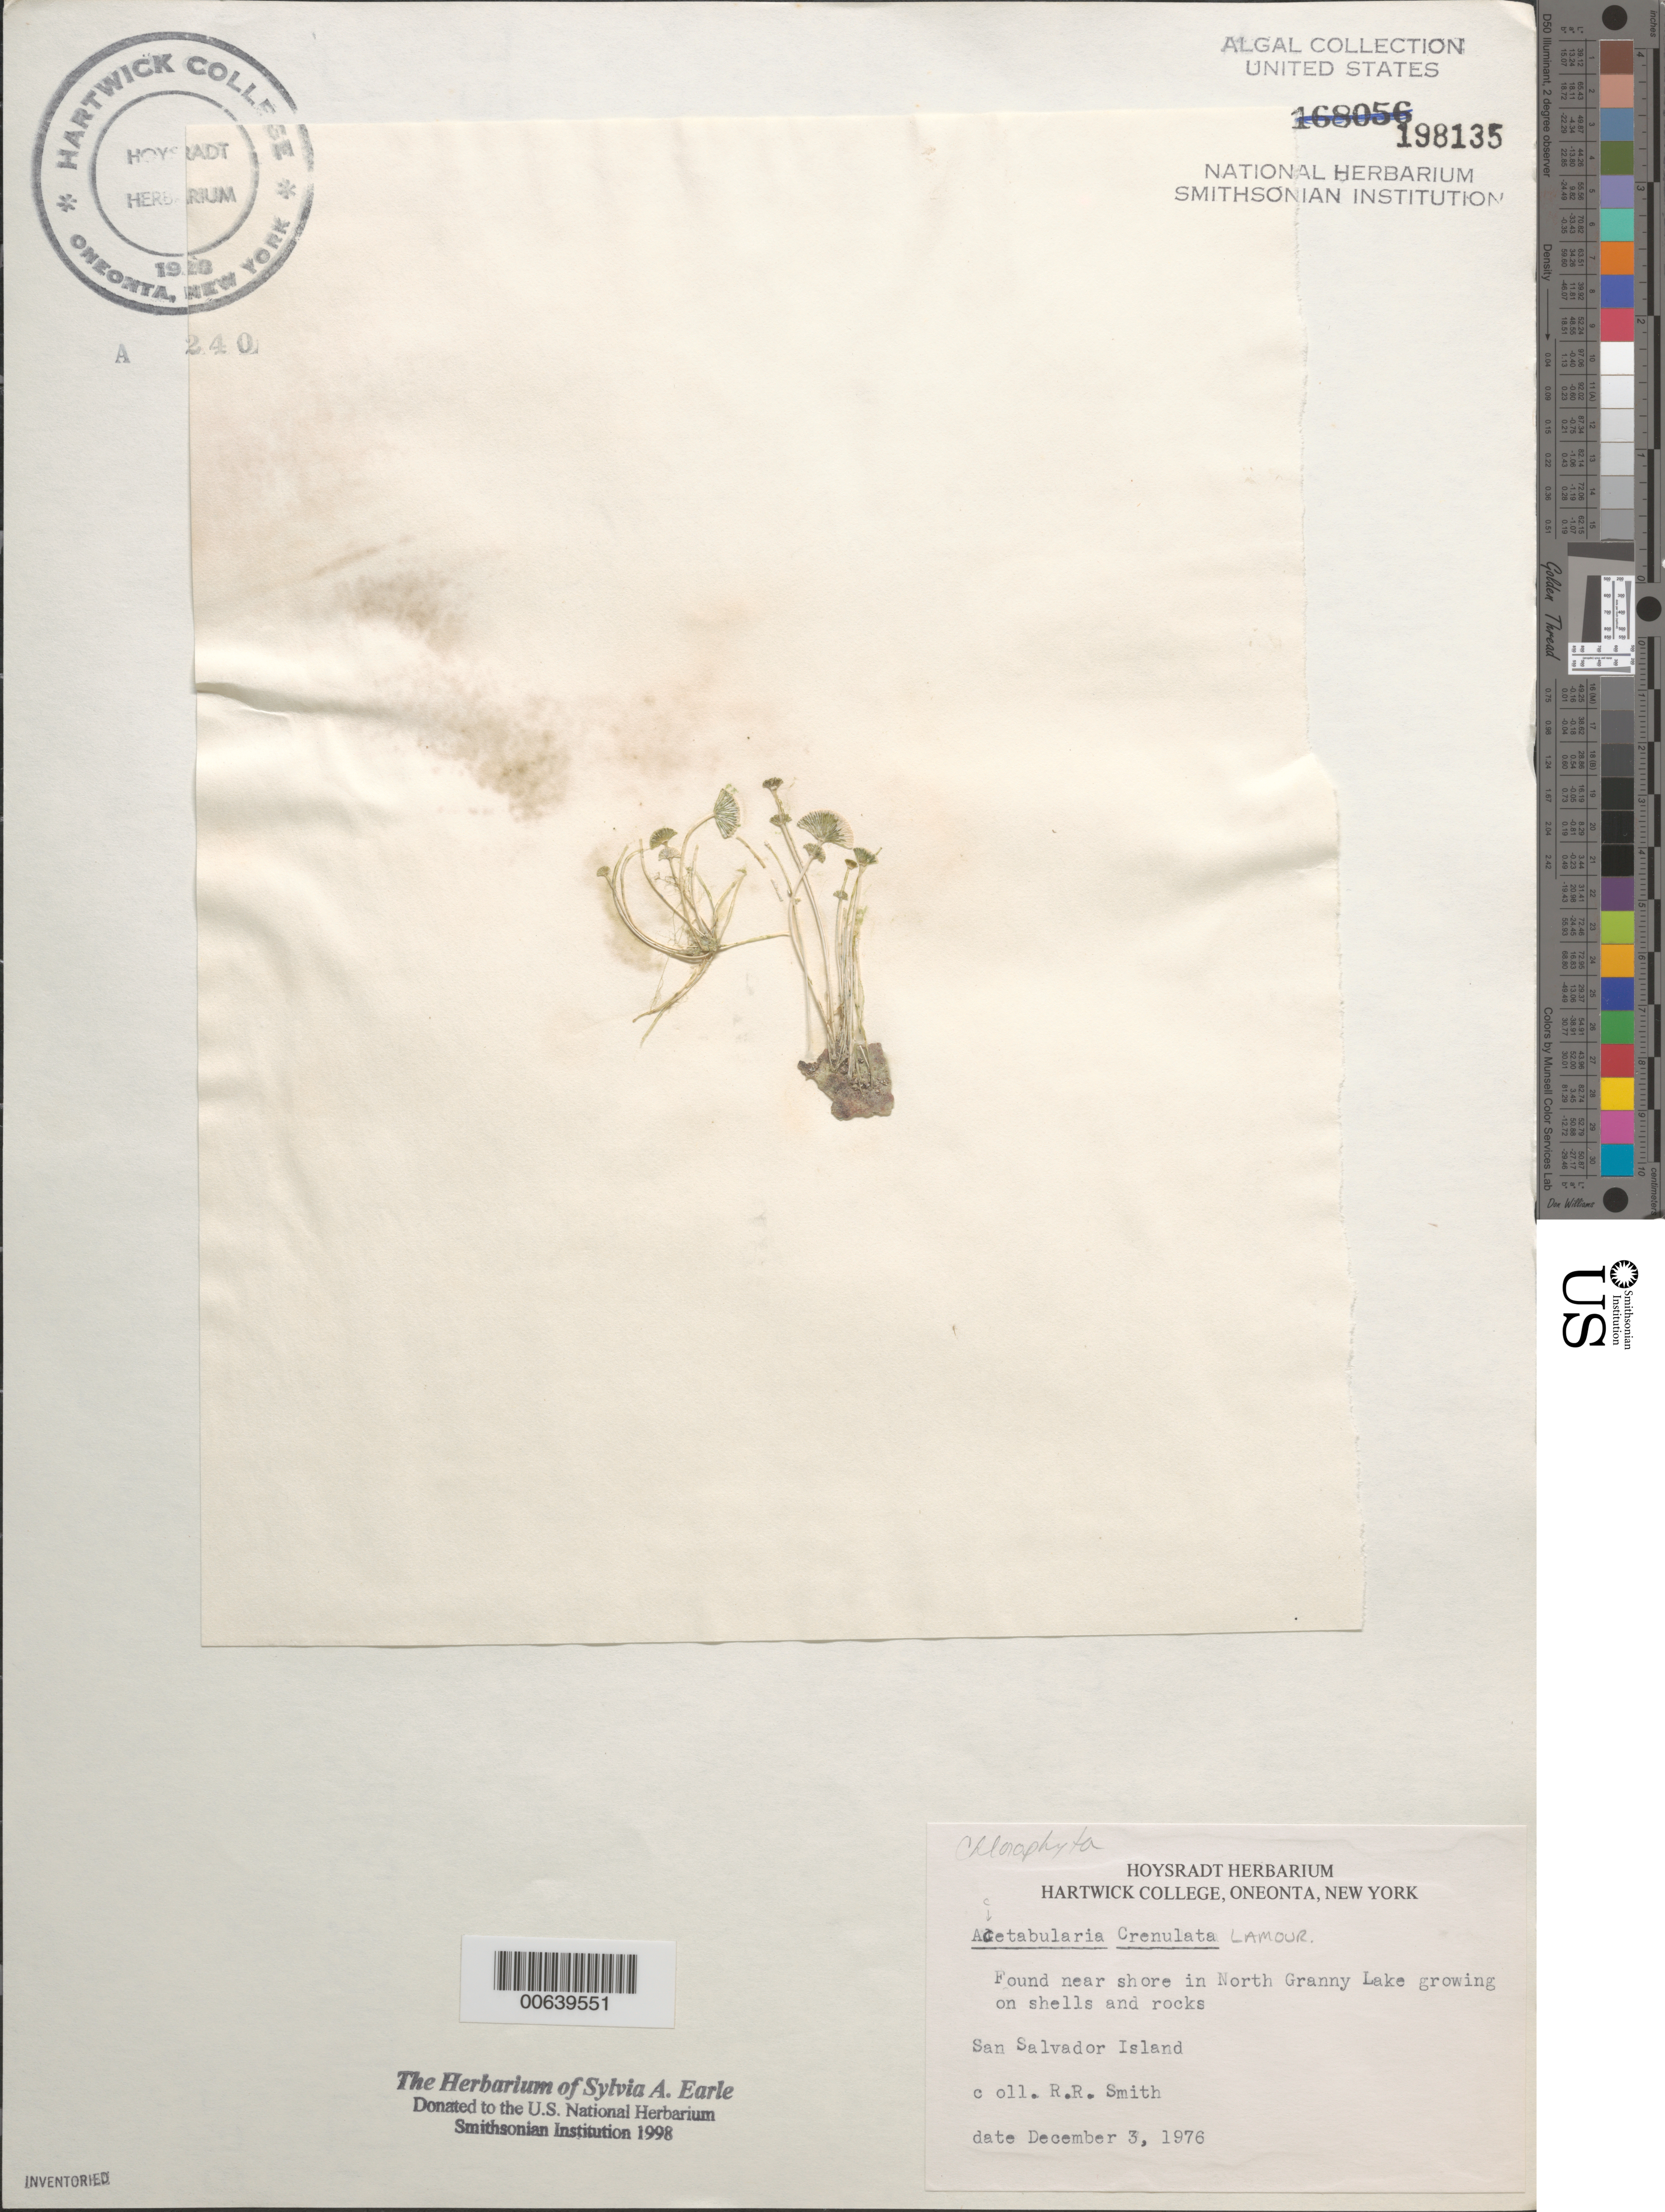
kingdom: Plantae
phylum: Chlorophyta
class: Ulvophyceae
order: Dasycladales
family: Polyphysaceae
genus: Acetabularia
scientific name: Acetabularia acetabulum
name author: J.V.Lamouroux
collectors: R. R. Smith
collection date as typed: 03 Dec 1976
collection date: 1976-12-03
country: Bahamas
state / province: San Salvador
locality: North granny lake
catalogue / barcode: US 198135